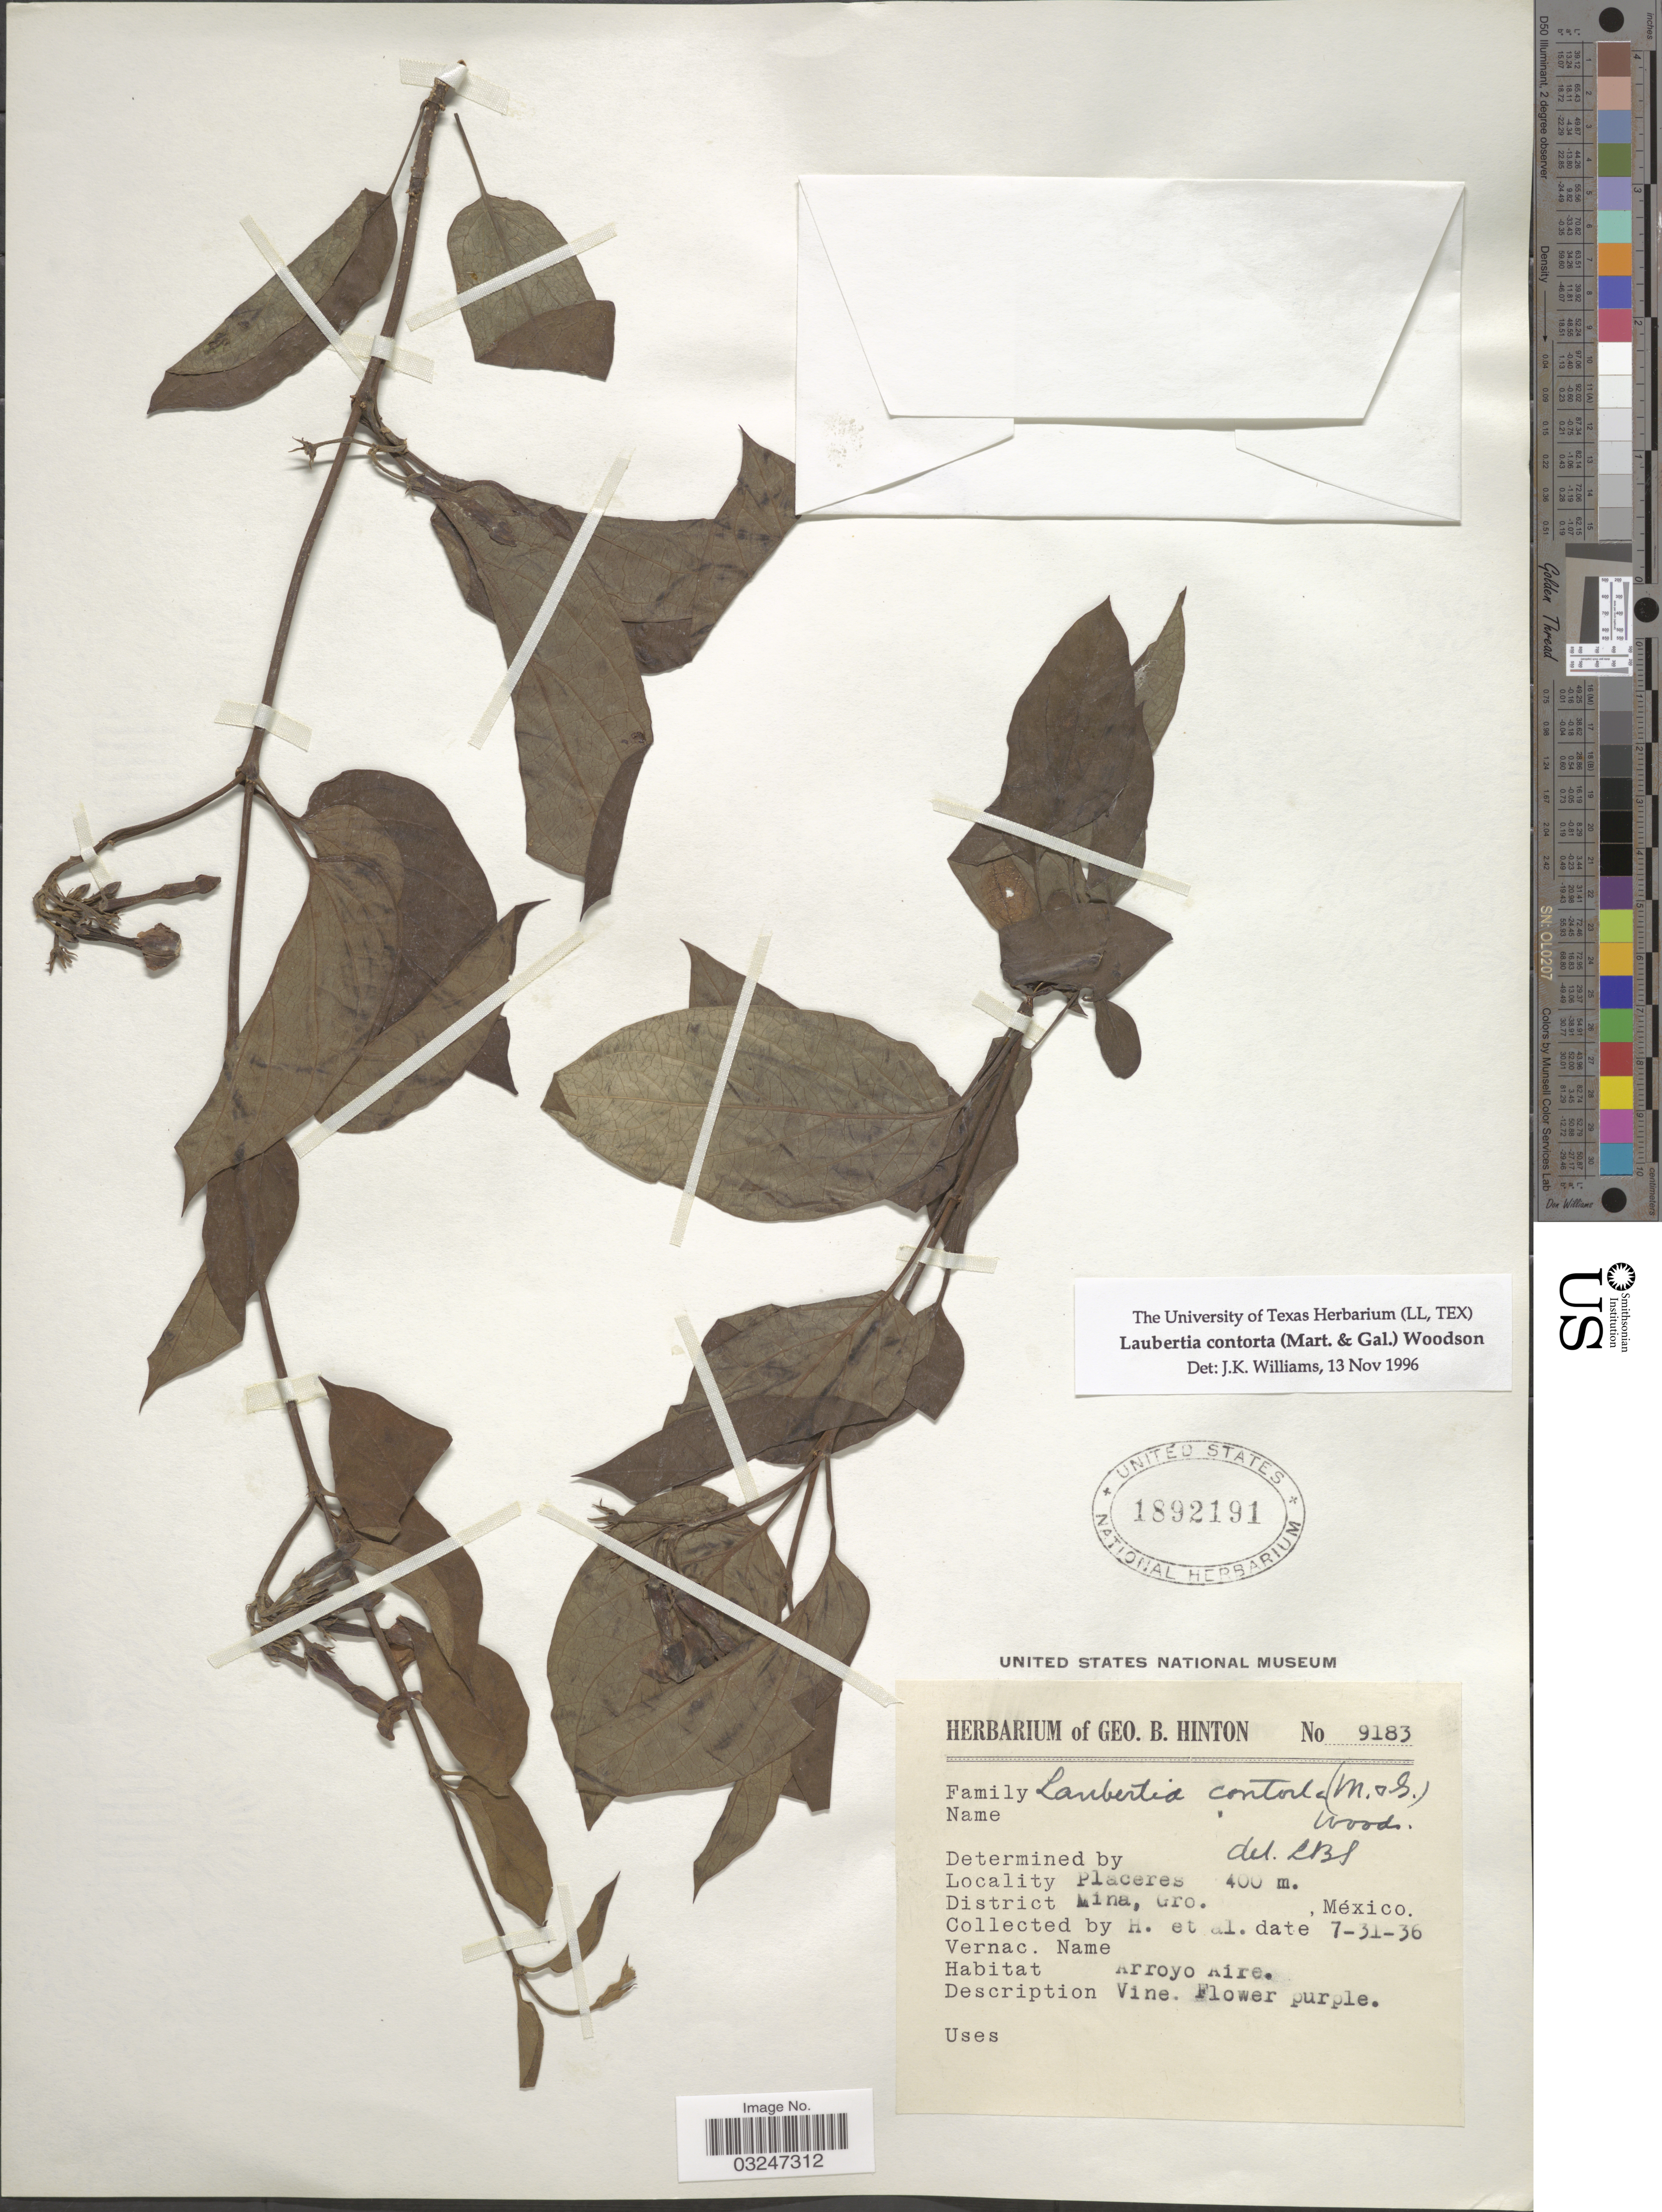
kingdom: Plantae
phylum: Tracheophyta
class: Magnoliopsida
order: Gentianales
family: Apocynaceae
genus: Laubertia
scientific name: Laubertia contorta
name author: (M. Martens & Galeotti) Woodson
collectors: G. B. Hinton & et al.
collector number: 9183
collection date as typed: Transcribed d/m/y: 31/7/36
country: Mexico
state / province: Guerrero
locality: Placeres. District Mina, Gro.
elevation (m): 400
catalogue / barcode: US 1892191